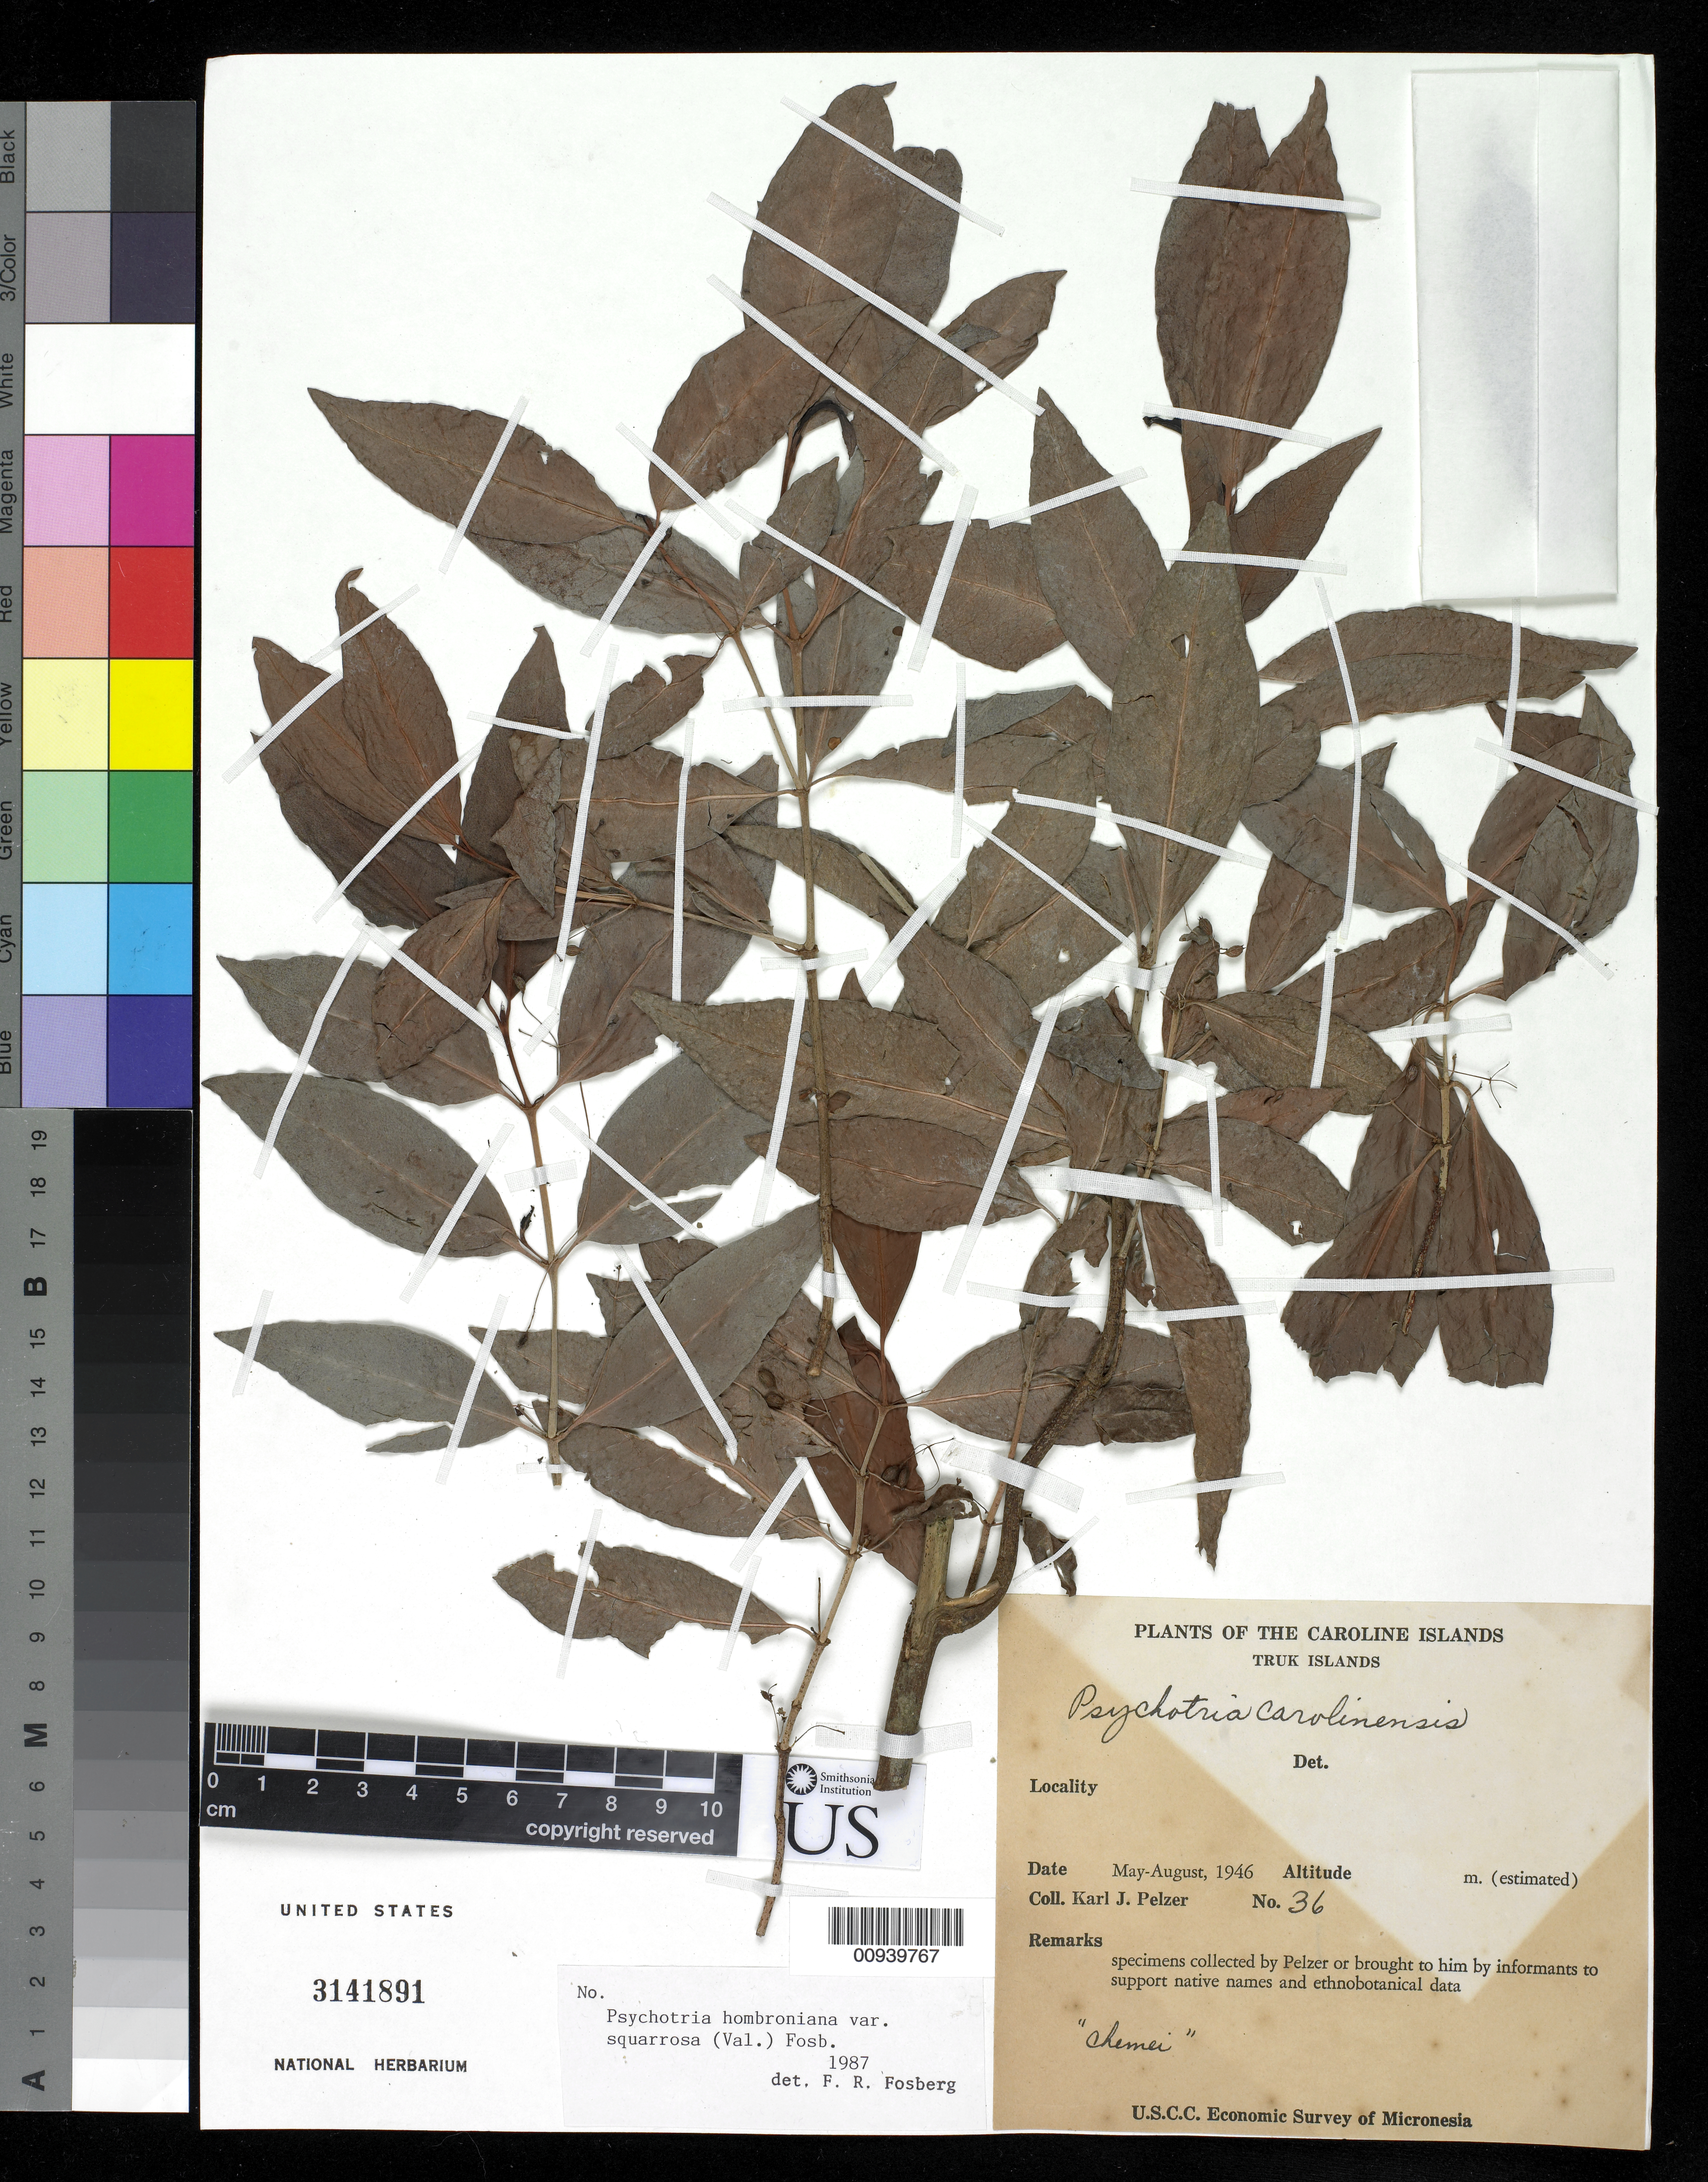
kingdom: Plantae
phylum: Tracheophyta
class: Magnoliopsida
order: Gentianales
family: Rubiaceae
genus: Psychotria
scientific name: Psychotria hombroniana var. squarrosa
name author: (Valeton) Fosberg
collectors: K. J. Pelzer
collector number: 36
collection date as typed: May 1946 to Aug 1946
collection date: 1946-05/1946-08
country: Micronesia, Federated States of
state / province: Truk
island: Truk (Chuuk) Is.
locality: Truk Islands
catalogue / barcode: US 3141891